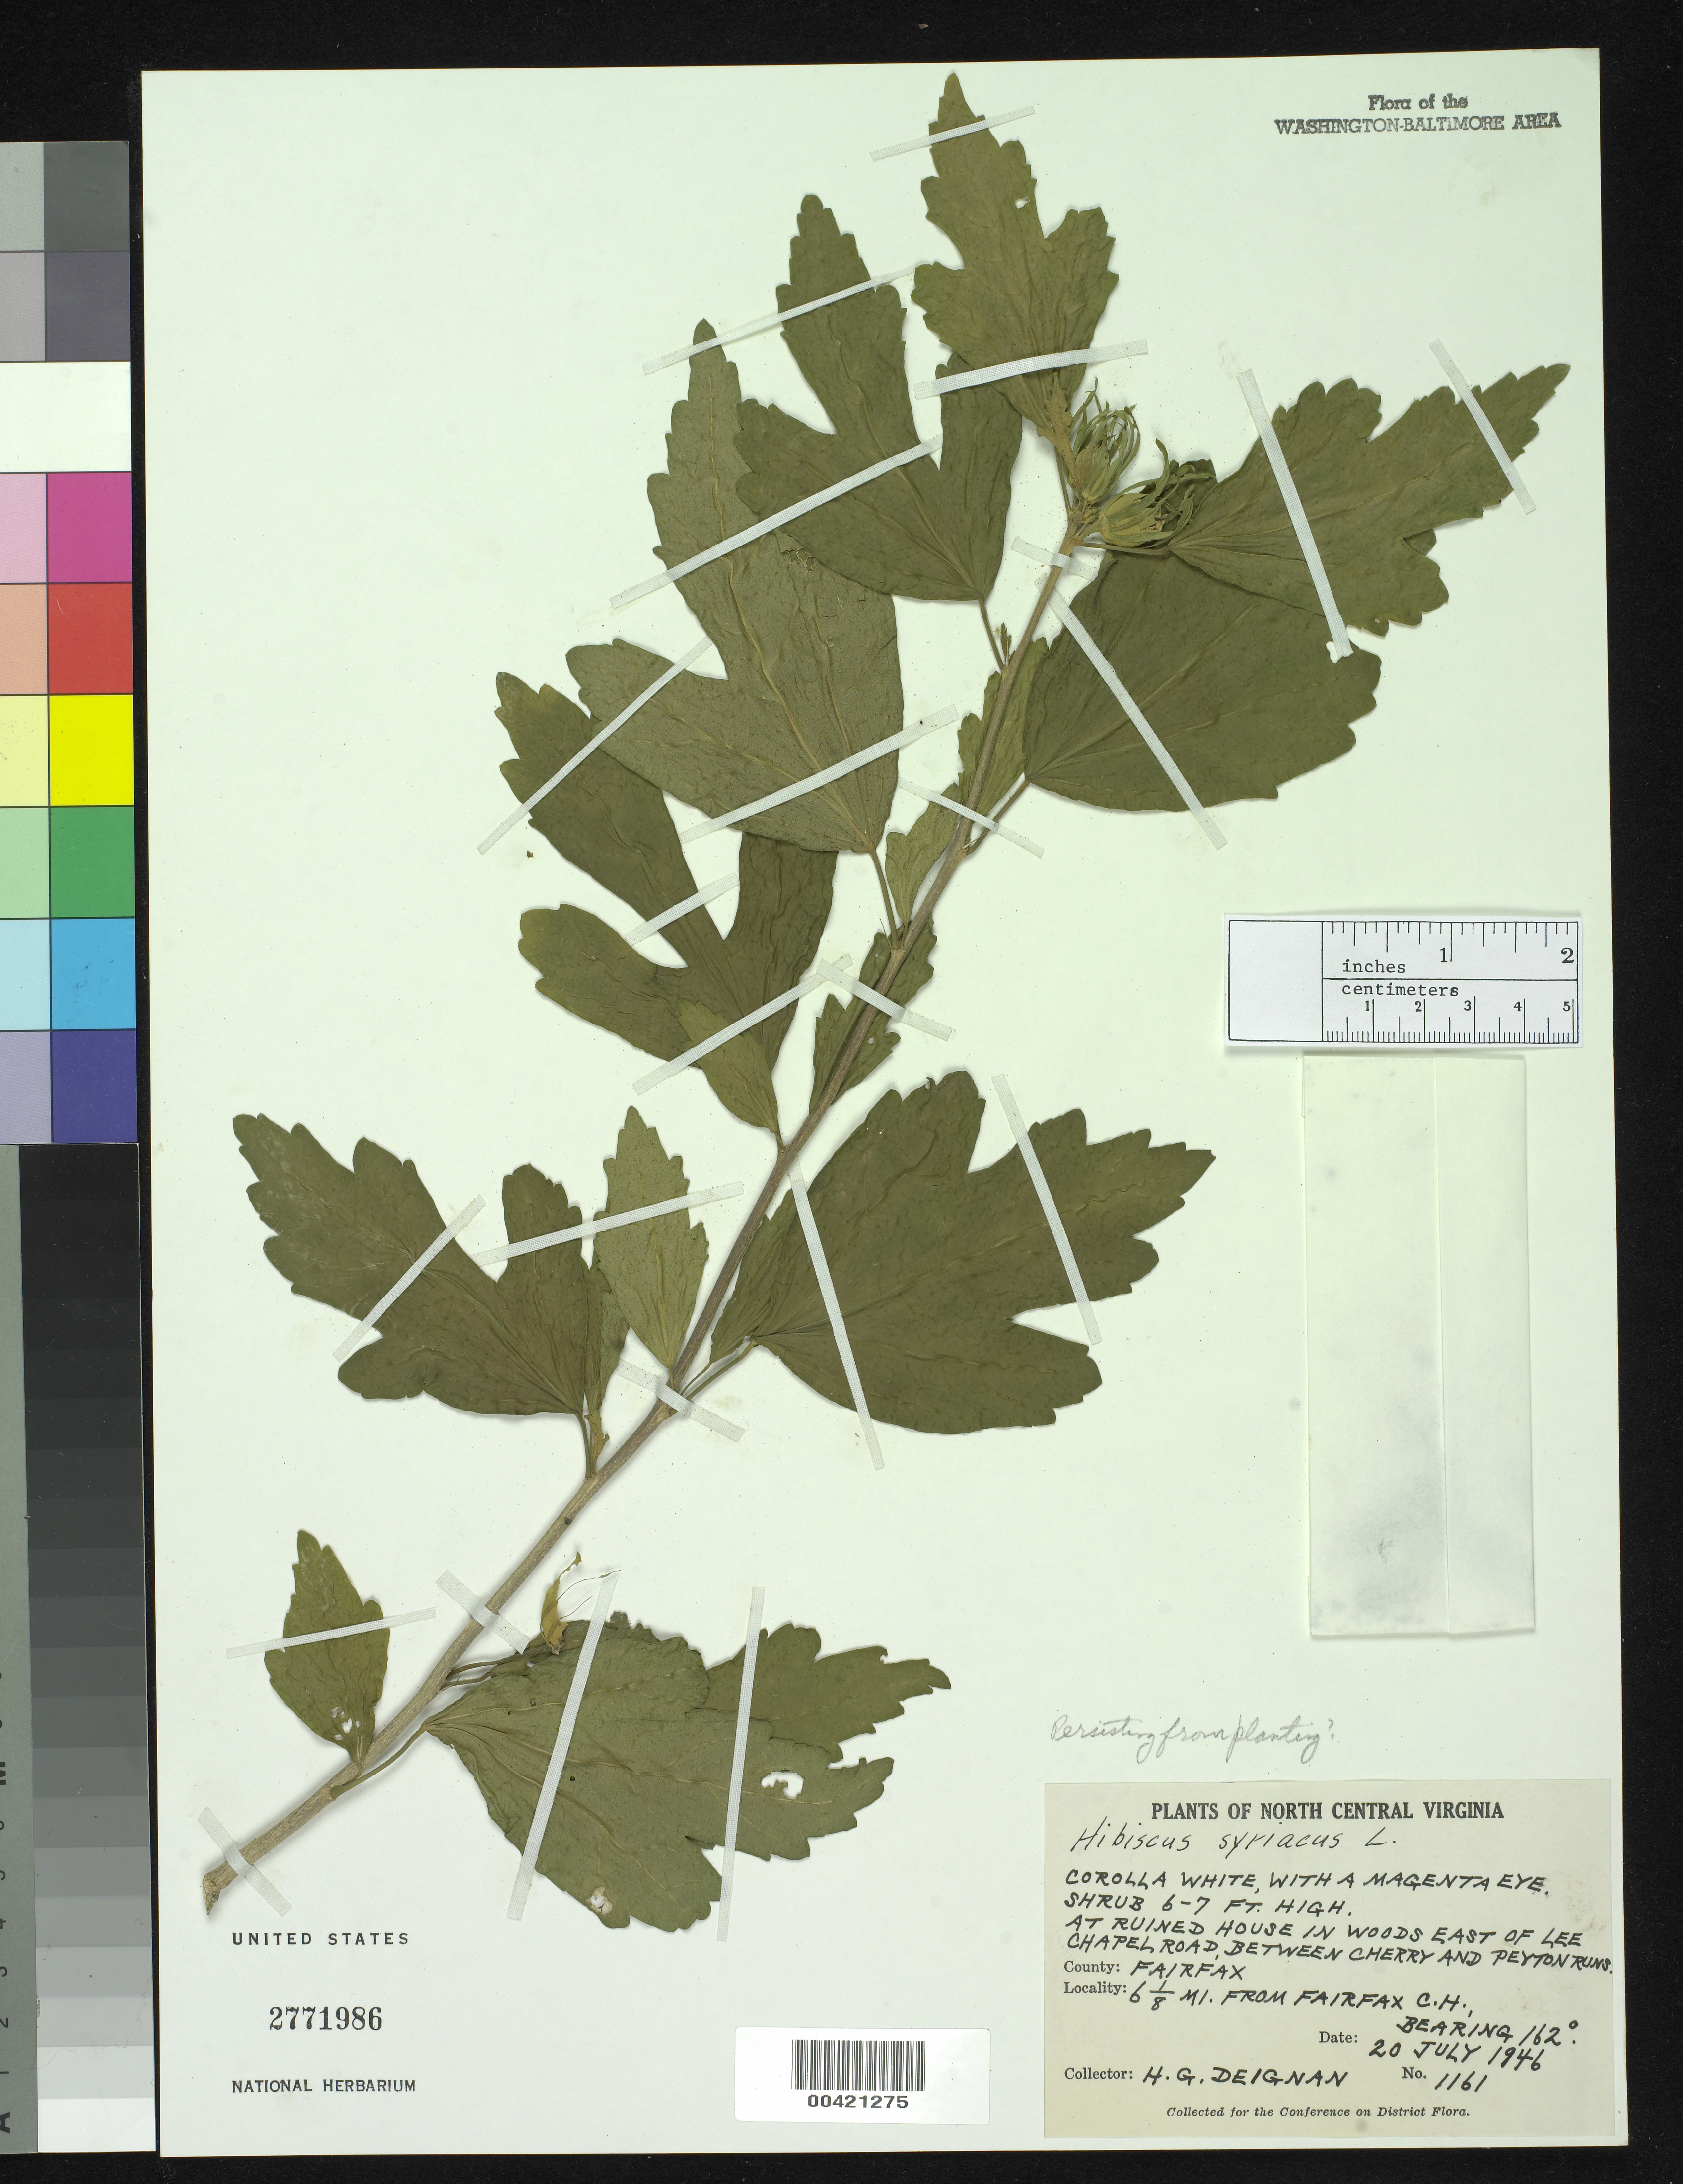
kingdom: Plantae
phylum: Tracheophyta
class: Magnoliopsida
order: Malvales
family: Malvaceae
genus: Hibiscus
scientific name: Hibiscus syriacus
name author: L.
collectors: H. Deignan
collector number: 1161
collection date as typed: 20 Jul 1946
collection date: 1946-07-20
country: United States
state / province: Virginia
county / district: Fairfax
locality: E of Lee Chapel Rd., between Cherry and Peyton Runs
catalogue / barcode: US 2771986